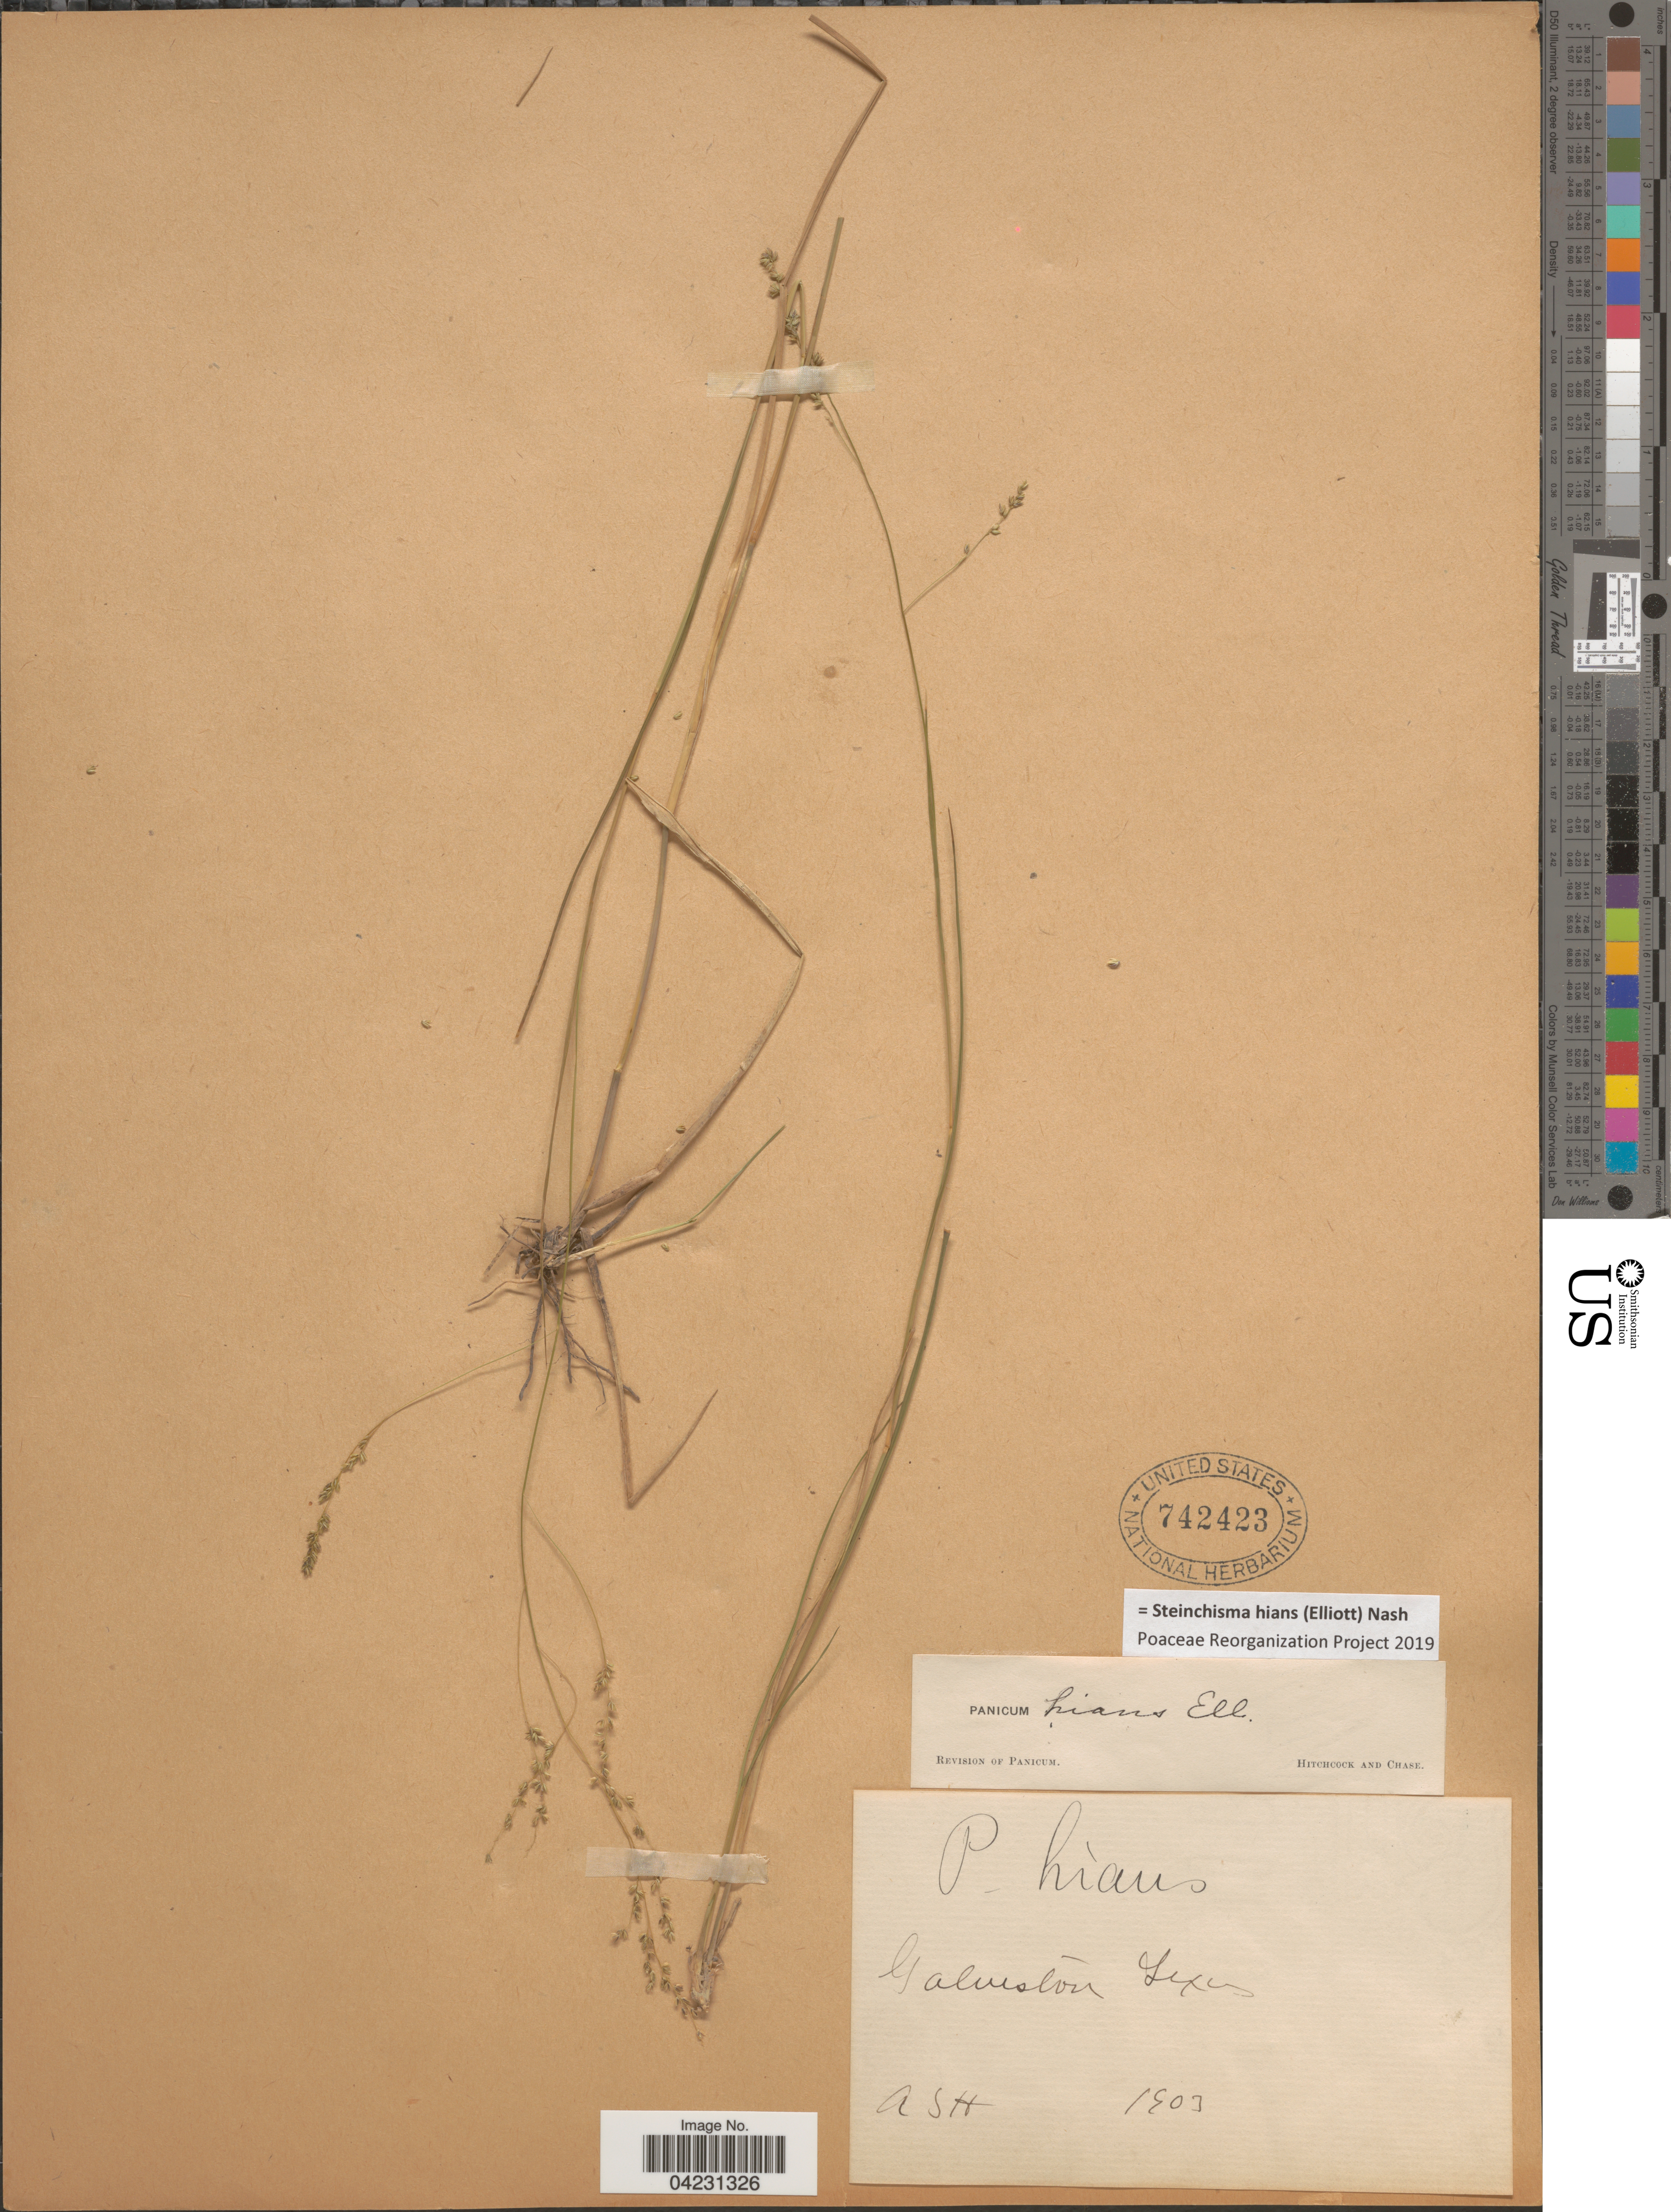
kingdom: Plantae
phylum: Tracheophyta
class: Liliopsida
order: Poales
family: Poaceae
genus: Steinchisma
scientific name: Steinchisma hians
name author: (Elliott) Nash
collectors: A. H.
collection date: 1903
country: United States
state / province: Texas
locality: Galveston.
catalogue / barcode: US 742423